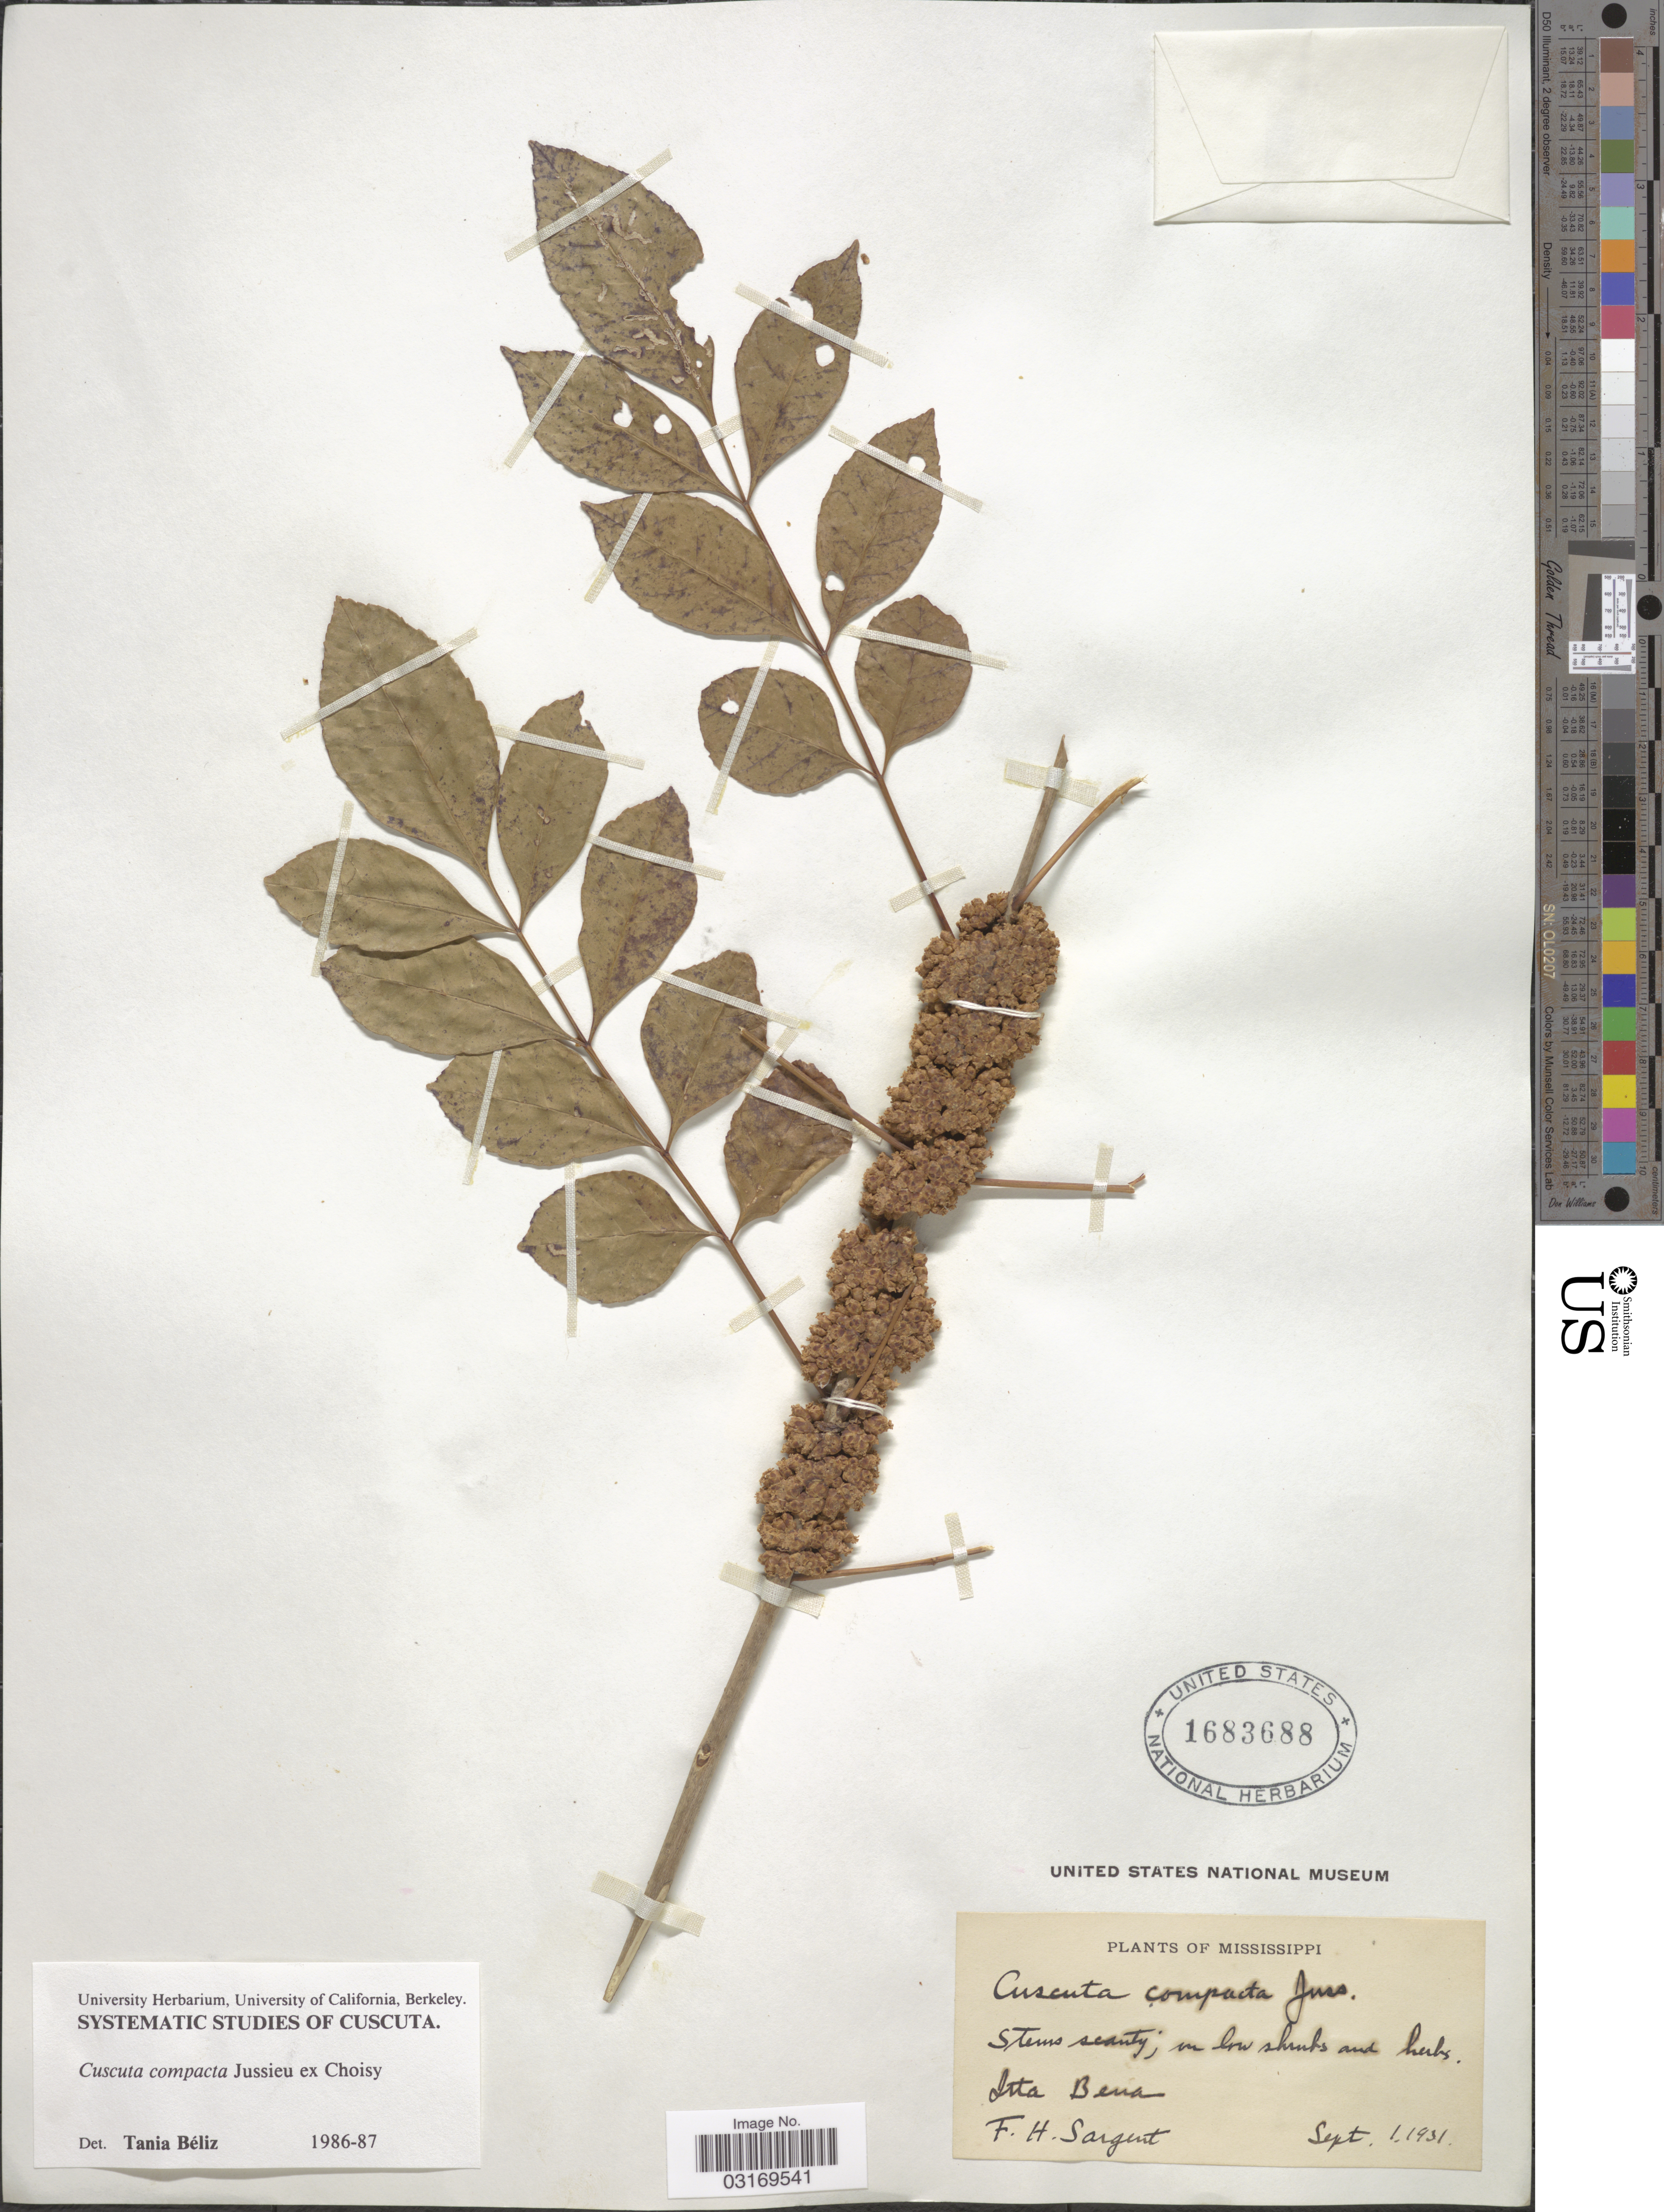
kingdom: Plantae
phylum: Tracheophyta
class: Magnoliopsida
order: Solanales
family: Convolvulaceae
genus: Cuscuta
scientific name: Cuscuta compacta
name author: Juss. ex Choisy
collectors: F. H. Sargent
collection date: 1931-09-01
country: United States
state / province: Mississippi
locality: Itta Bena.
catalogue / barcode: US 1683688